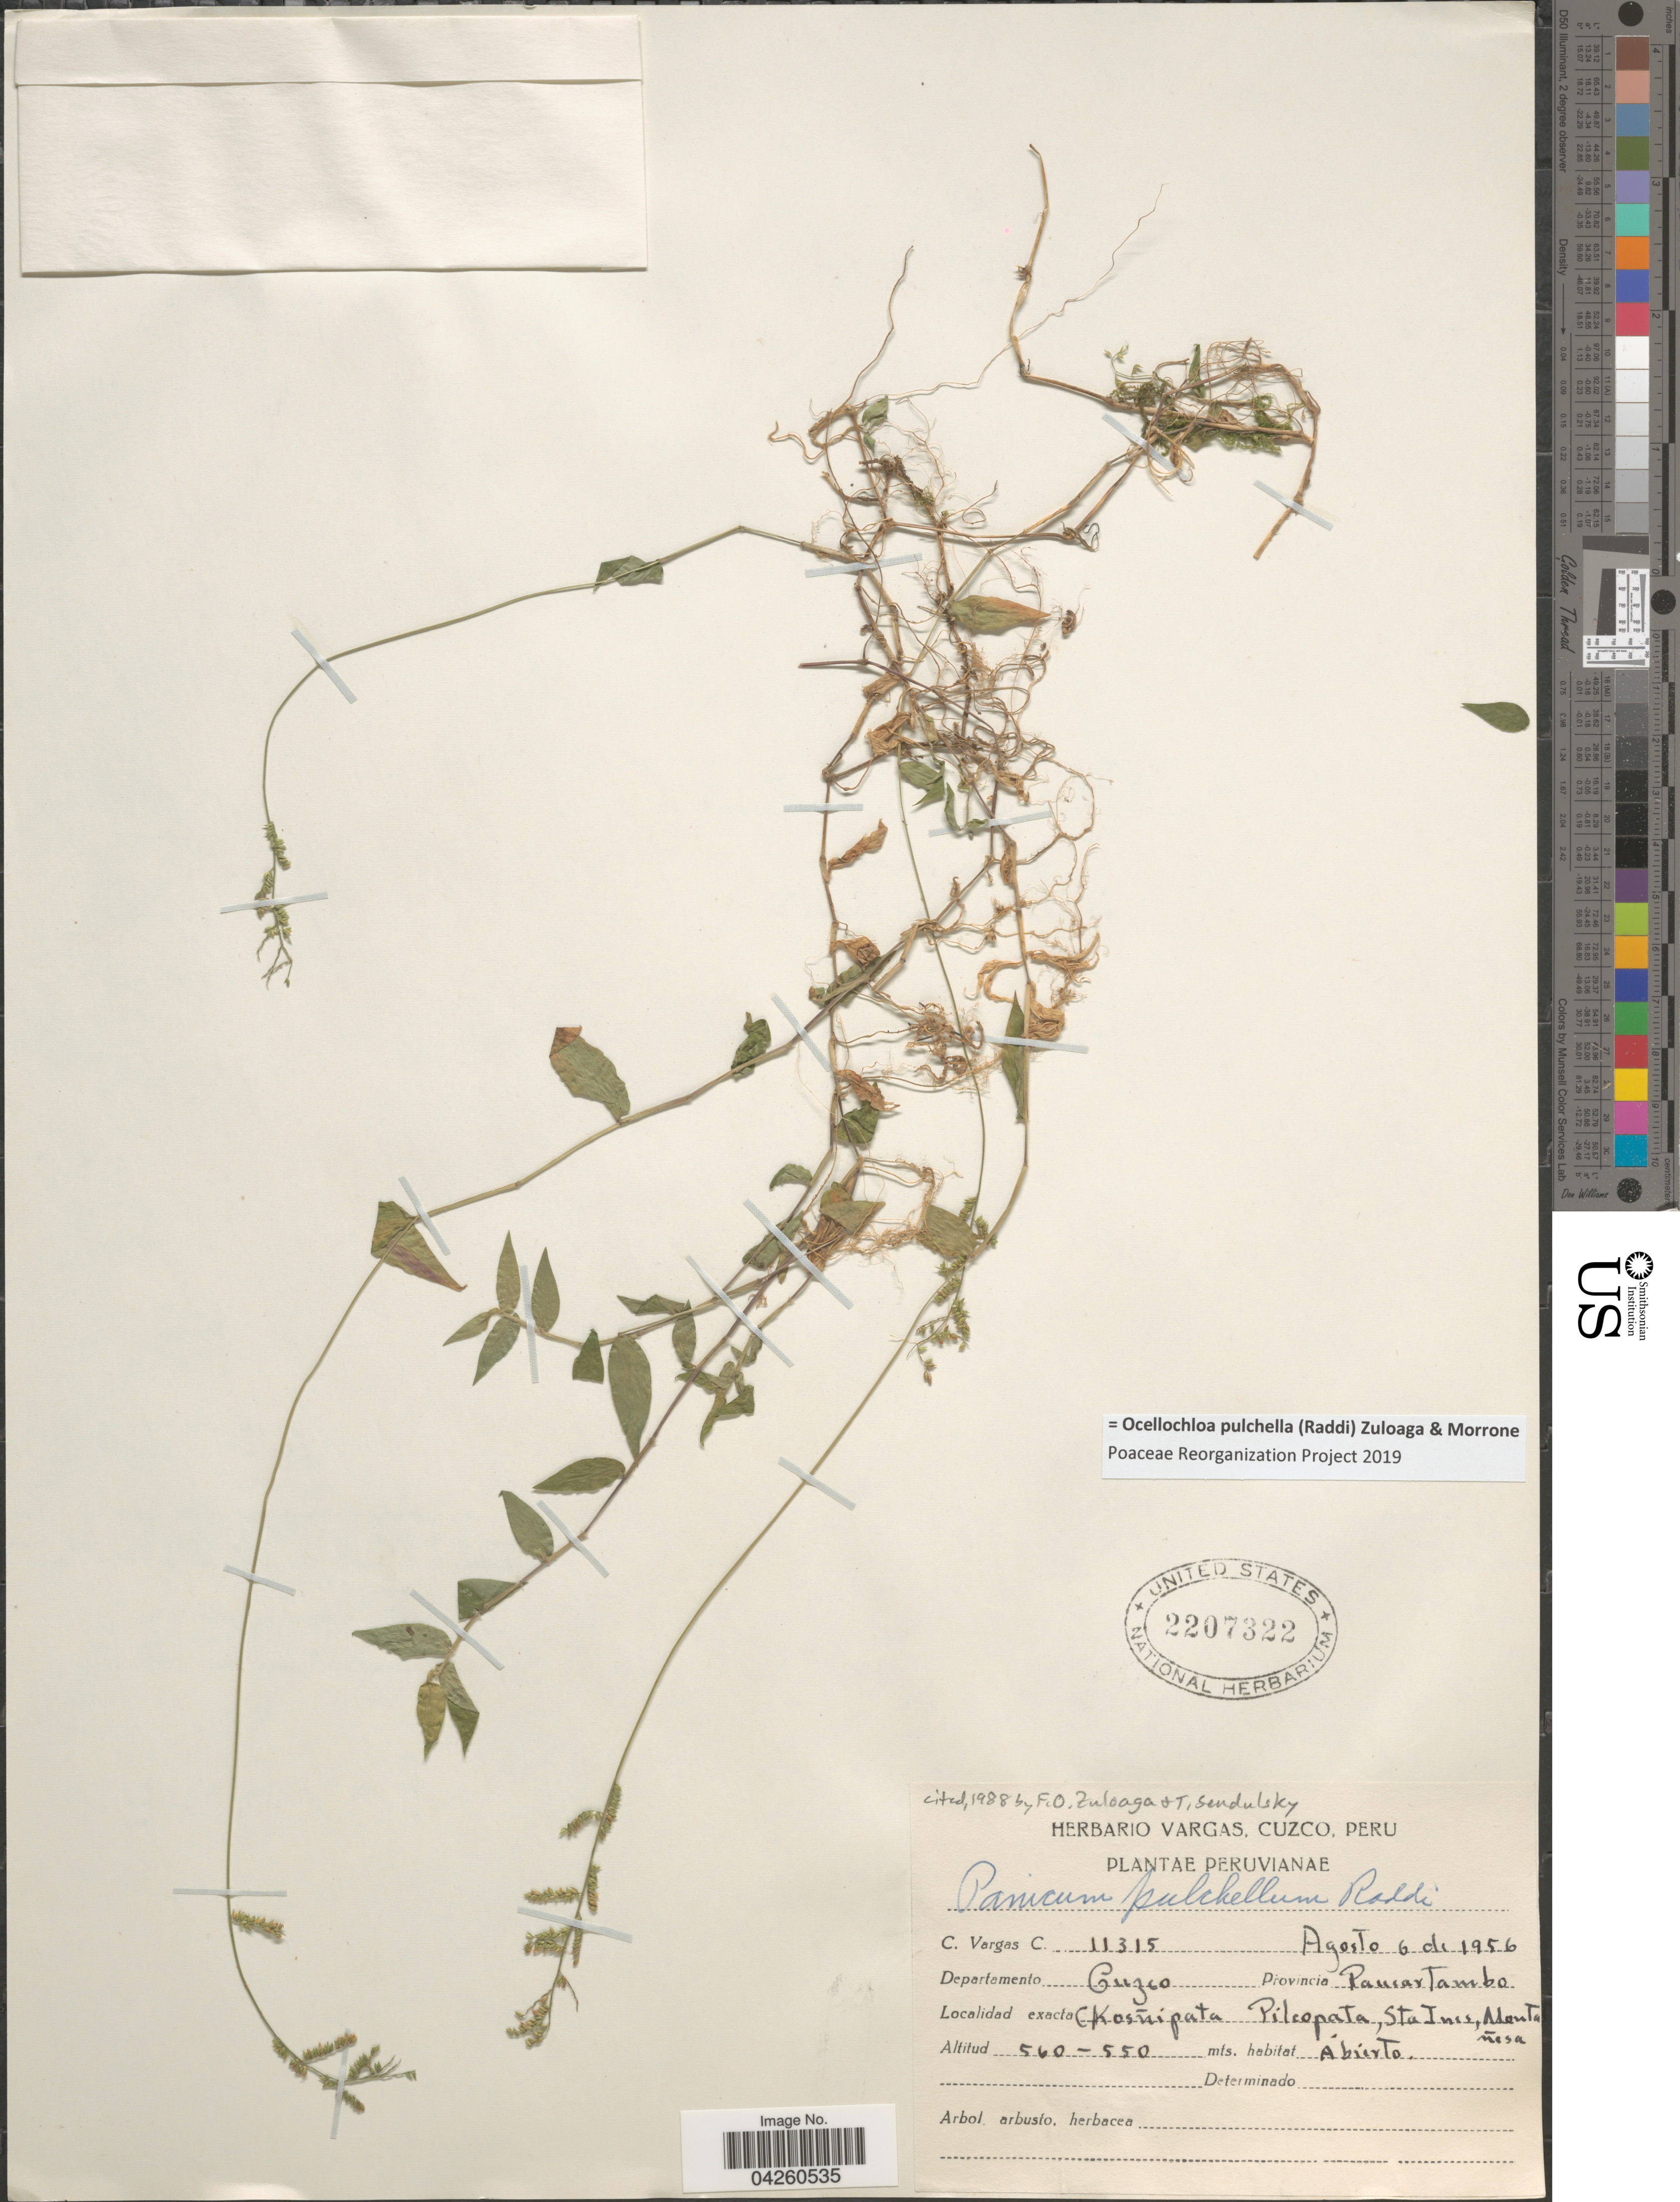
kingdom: Plantae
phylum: Tracheophyta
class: Liliopsida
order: Poales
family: Poaceae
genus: Ocellochloa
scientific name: Ocellochloa pulchella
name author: (Raddi) Zuloaga & Morrone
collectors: C. Vargas Calderón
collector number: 11315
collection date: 1956-08-06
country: Peru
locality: Departamento Cuzco. Provincia Ramsar Tamba. Kosñipata. Pilcopata, Sta Ines, Montañesa.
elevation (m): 540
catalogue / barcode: US 2207322